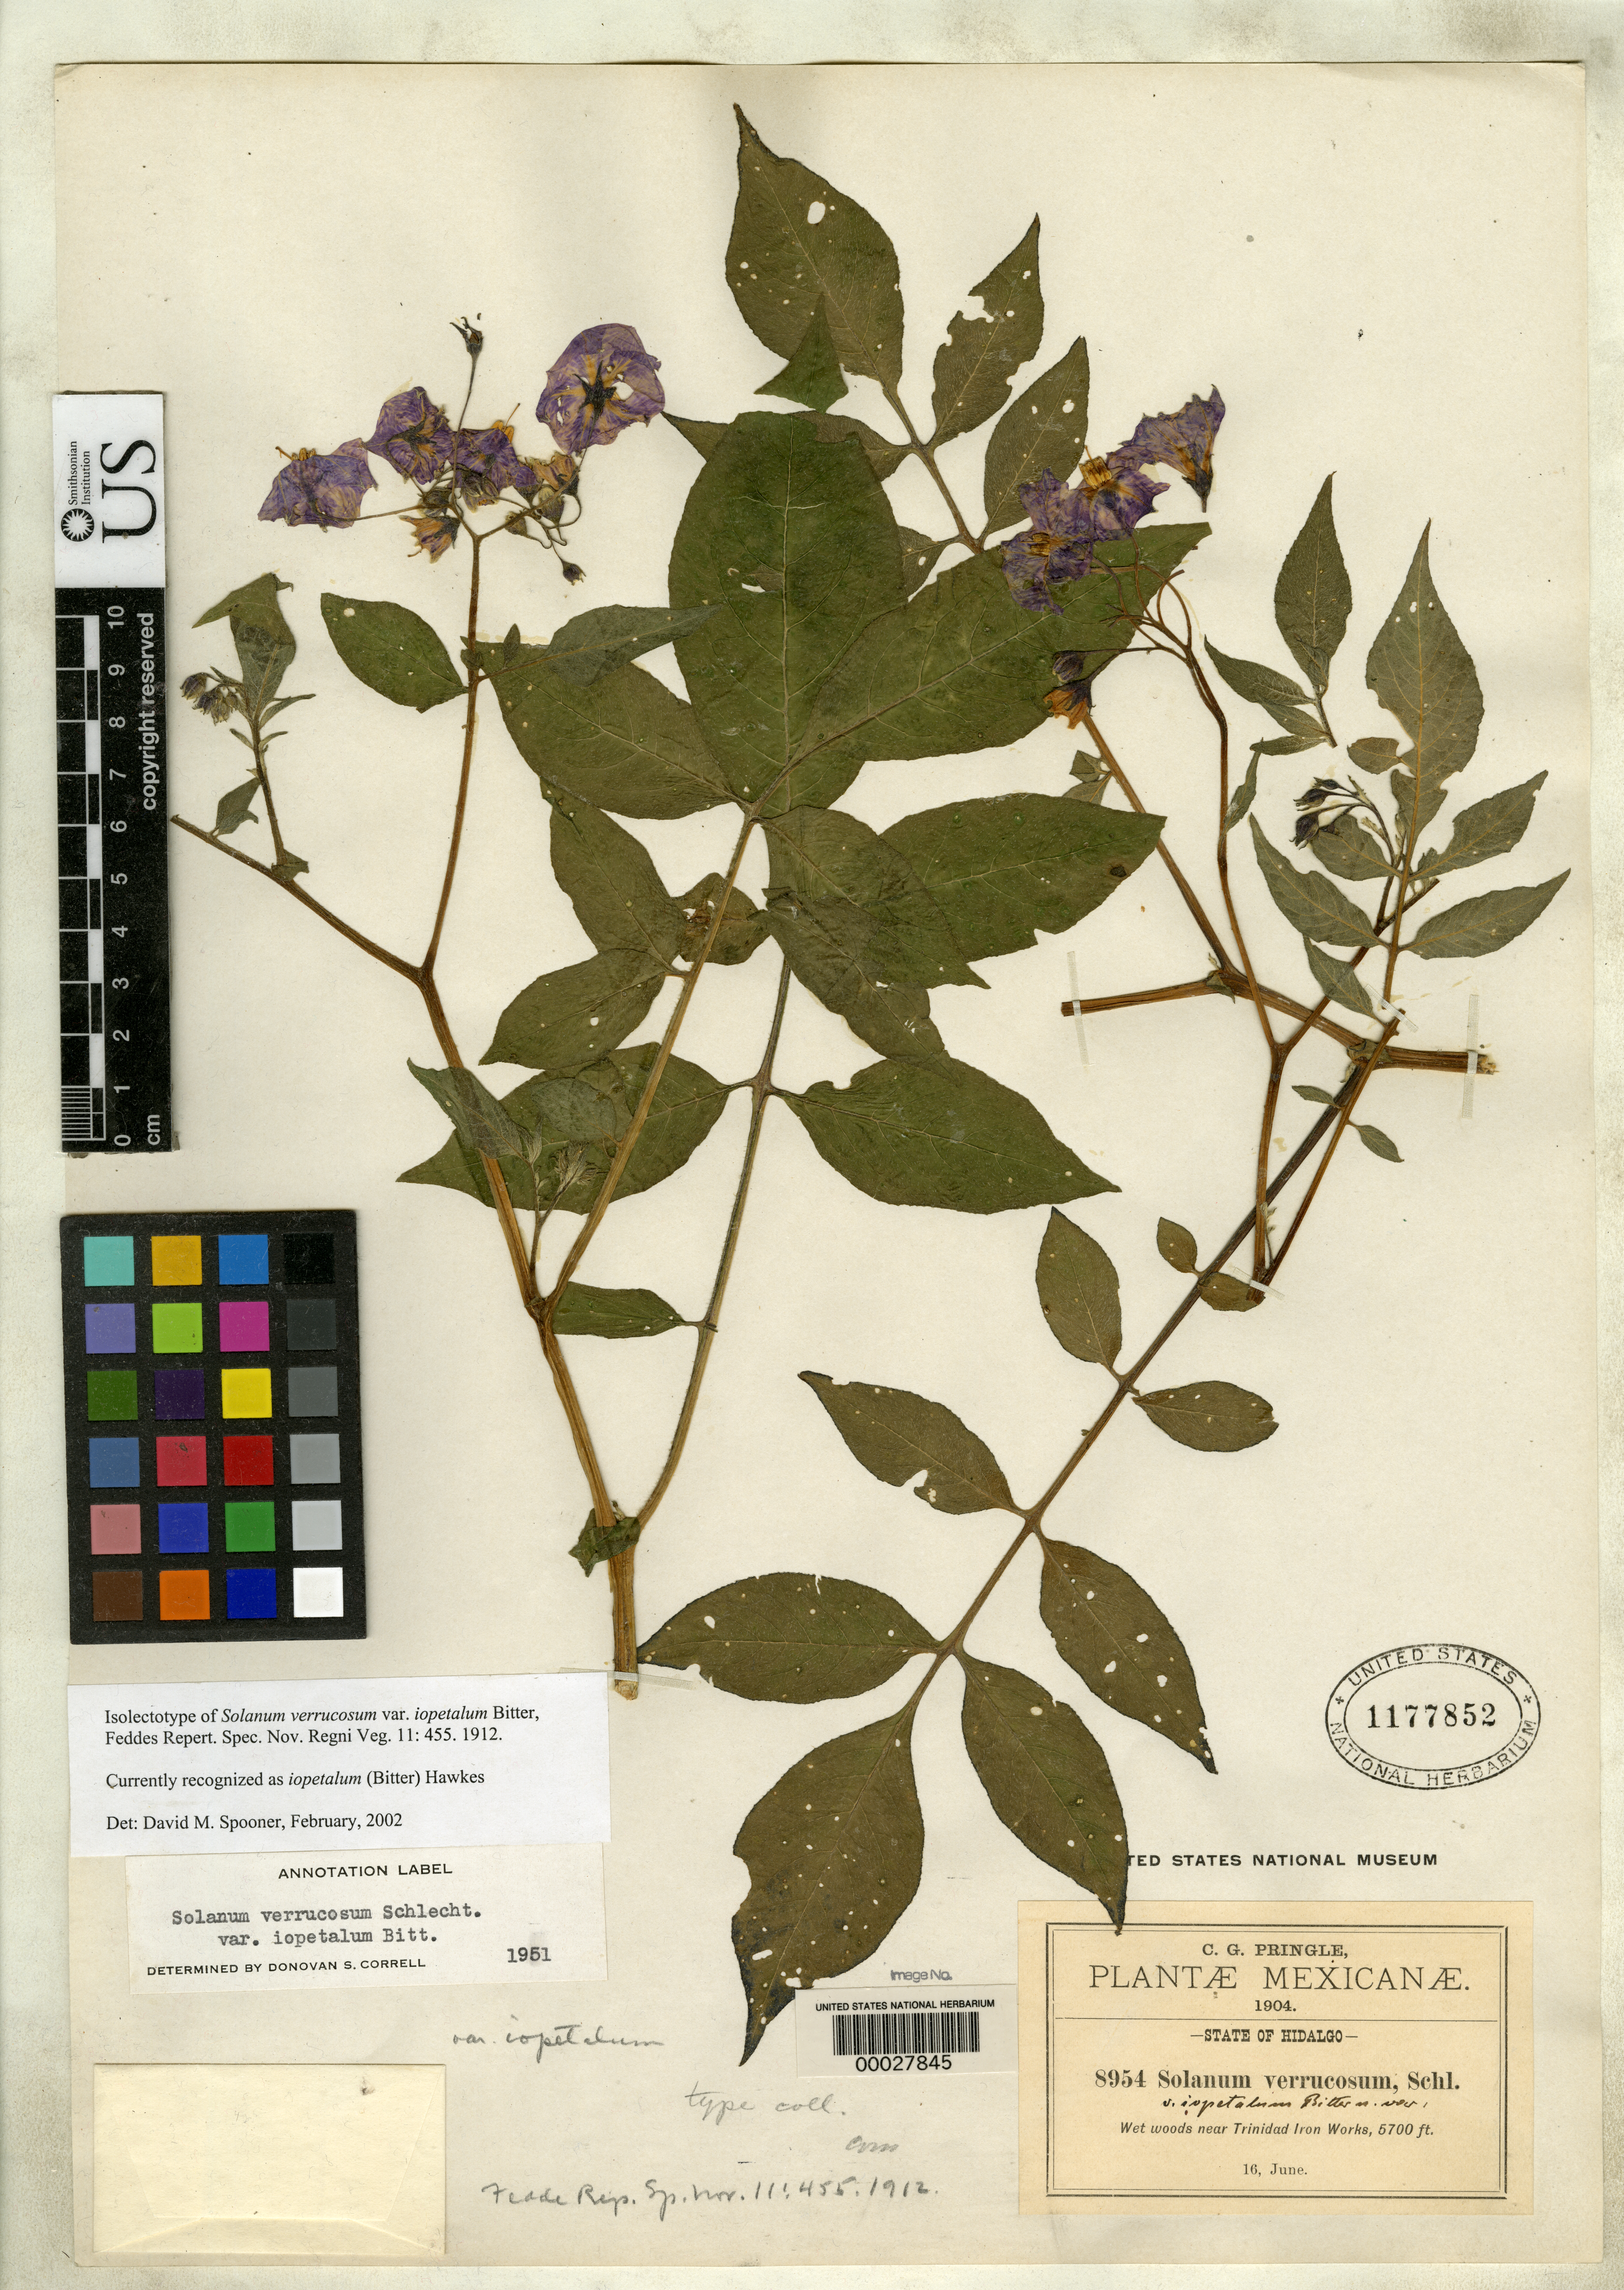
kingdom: Plantae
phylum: Tracheophyta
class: Magnoliopsida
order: Solanales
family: Solanaceae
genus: Solanum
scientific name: Solanum verrucosum var. iopetalum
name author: Bitter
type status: Isotype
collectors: C. G. Pringle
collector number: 8954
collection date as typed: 16 Jun 1904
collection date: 1904-06-16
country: Mexico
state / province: Hidalgo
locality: Near Trinidad Ironworks.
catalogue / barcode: US 1177852